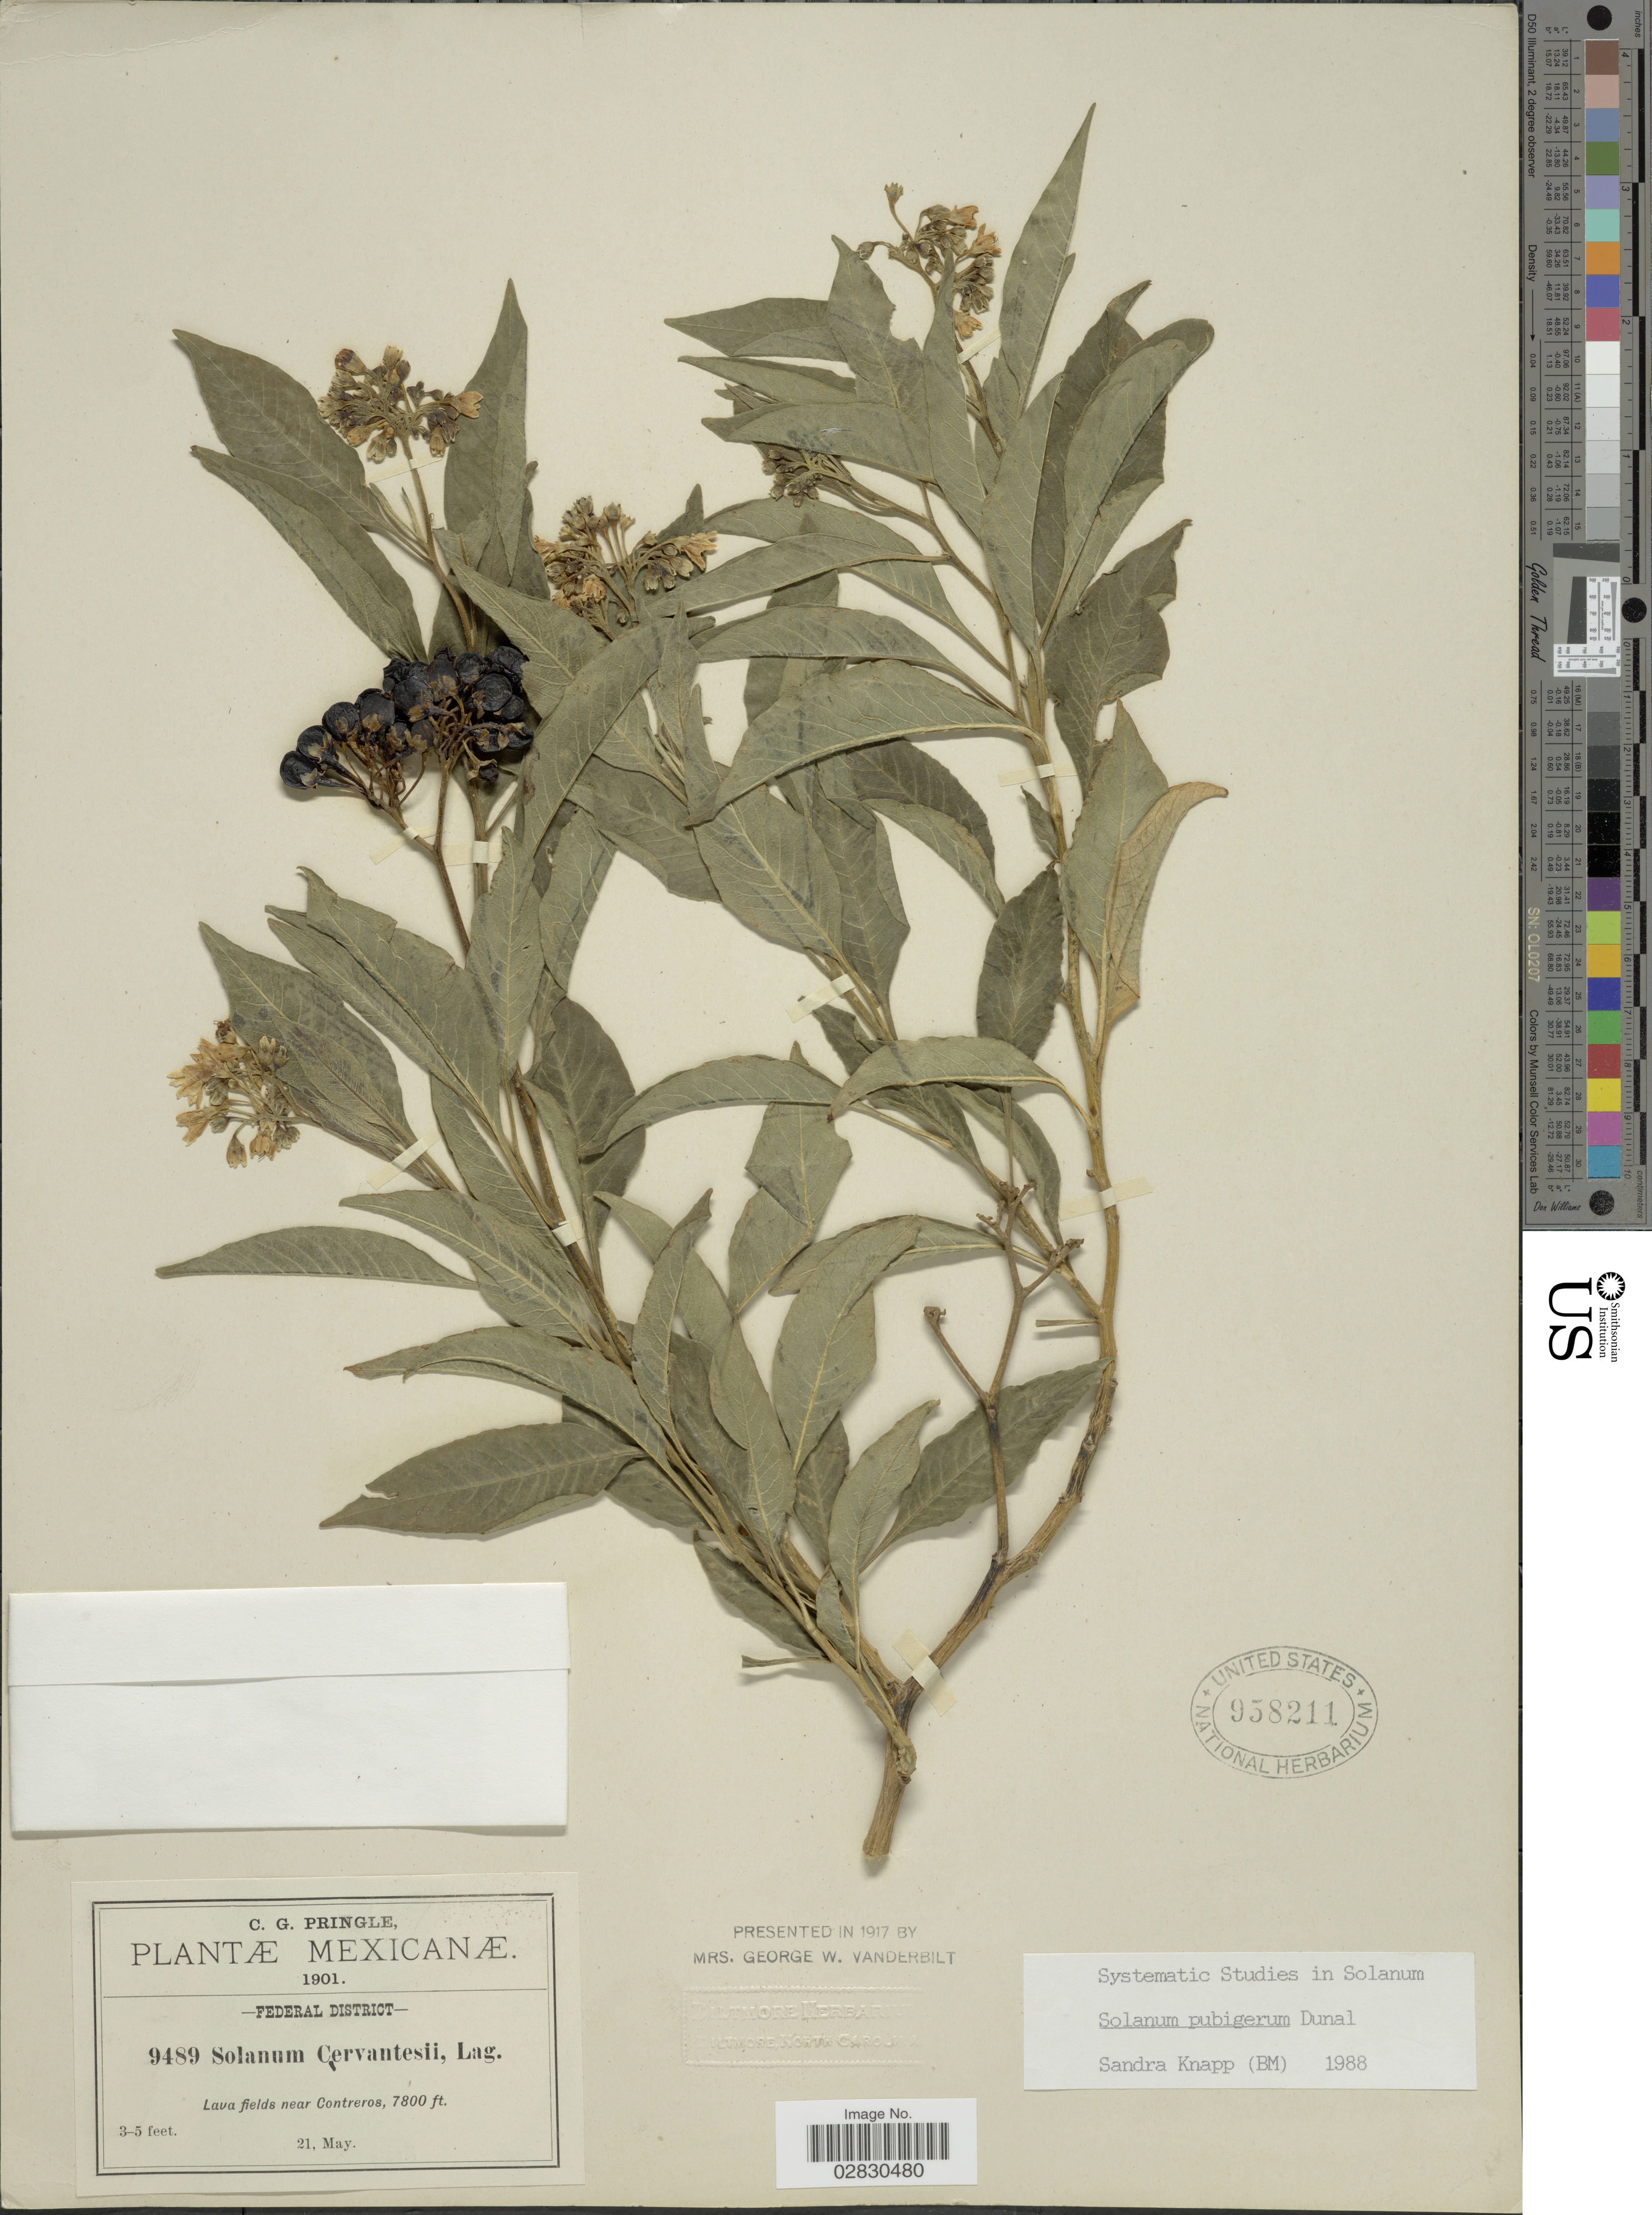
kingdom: Plantae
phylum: Tracheophyta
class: Magnoliopsida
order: Solanales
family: Solanaceae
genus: Solanum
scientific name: Solanum pubigerum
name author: Dunal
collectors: C. G. Pringle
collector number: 9489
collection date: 1901-05-21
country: Mexico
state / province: Distrito Federal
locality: Federal District. Lava fields near Contreros.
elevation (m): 2377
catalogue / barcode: US 958211